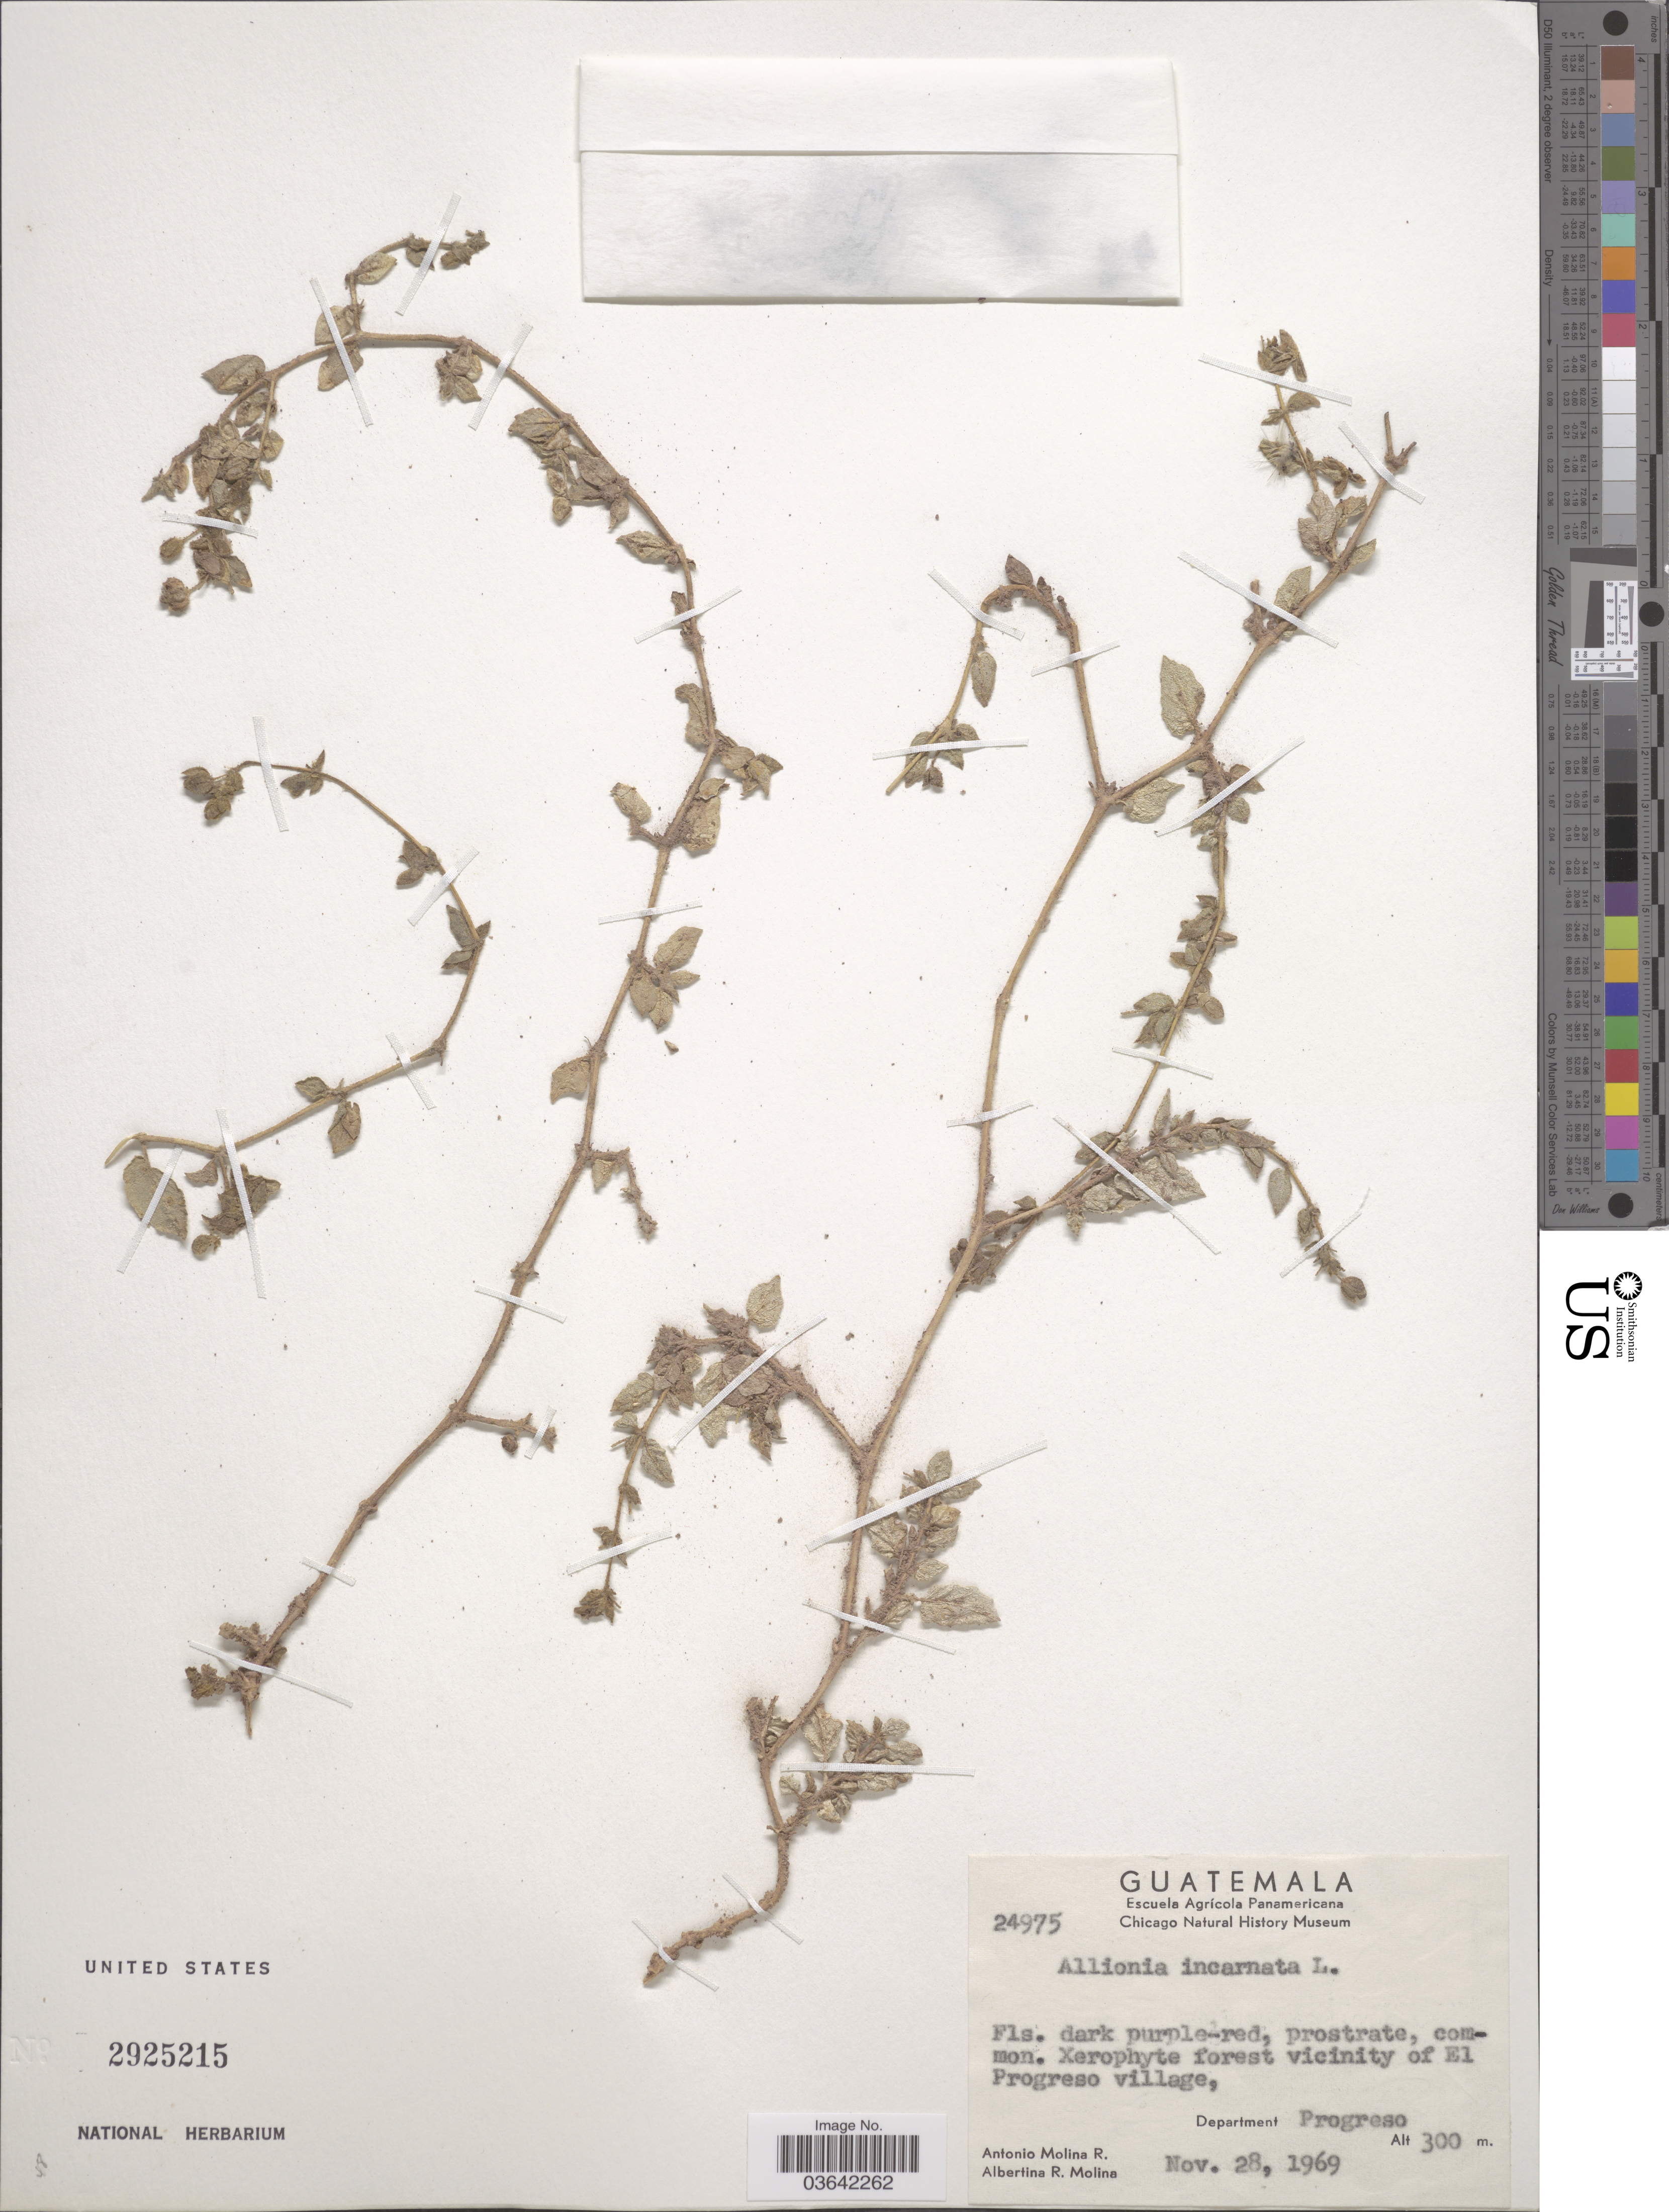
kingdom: Plantae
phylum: Tracheophyta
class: Magnoliopsida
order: Caryophyllales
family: Nyctaginaceae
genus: Allionia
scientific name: Allionia incarnata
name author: L.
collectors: A. Molina R. & A. R. Molina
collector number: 24975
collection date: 1969-11-28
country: Guatemala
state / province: El Progreso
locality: Xerophyte forest vicinity of El Progreso village, Department Progreso.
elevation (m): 300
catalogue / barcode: US 2925215